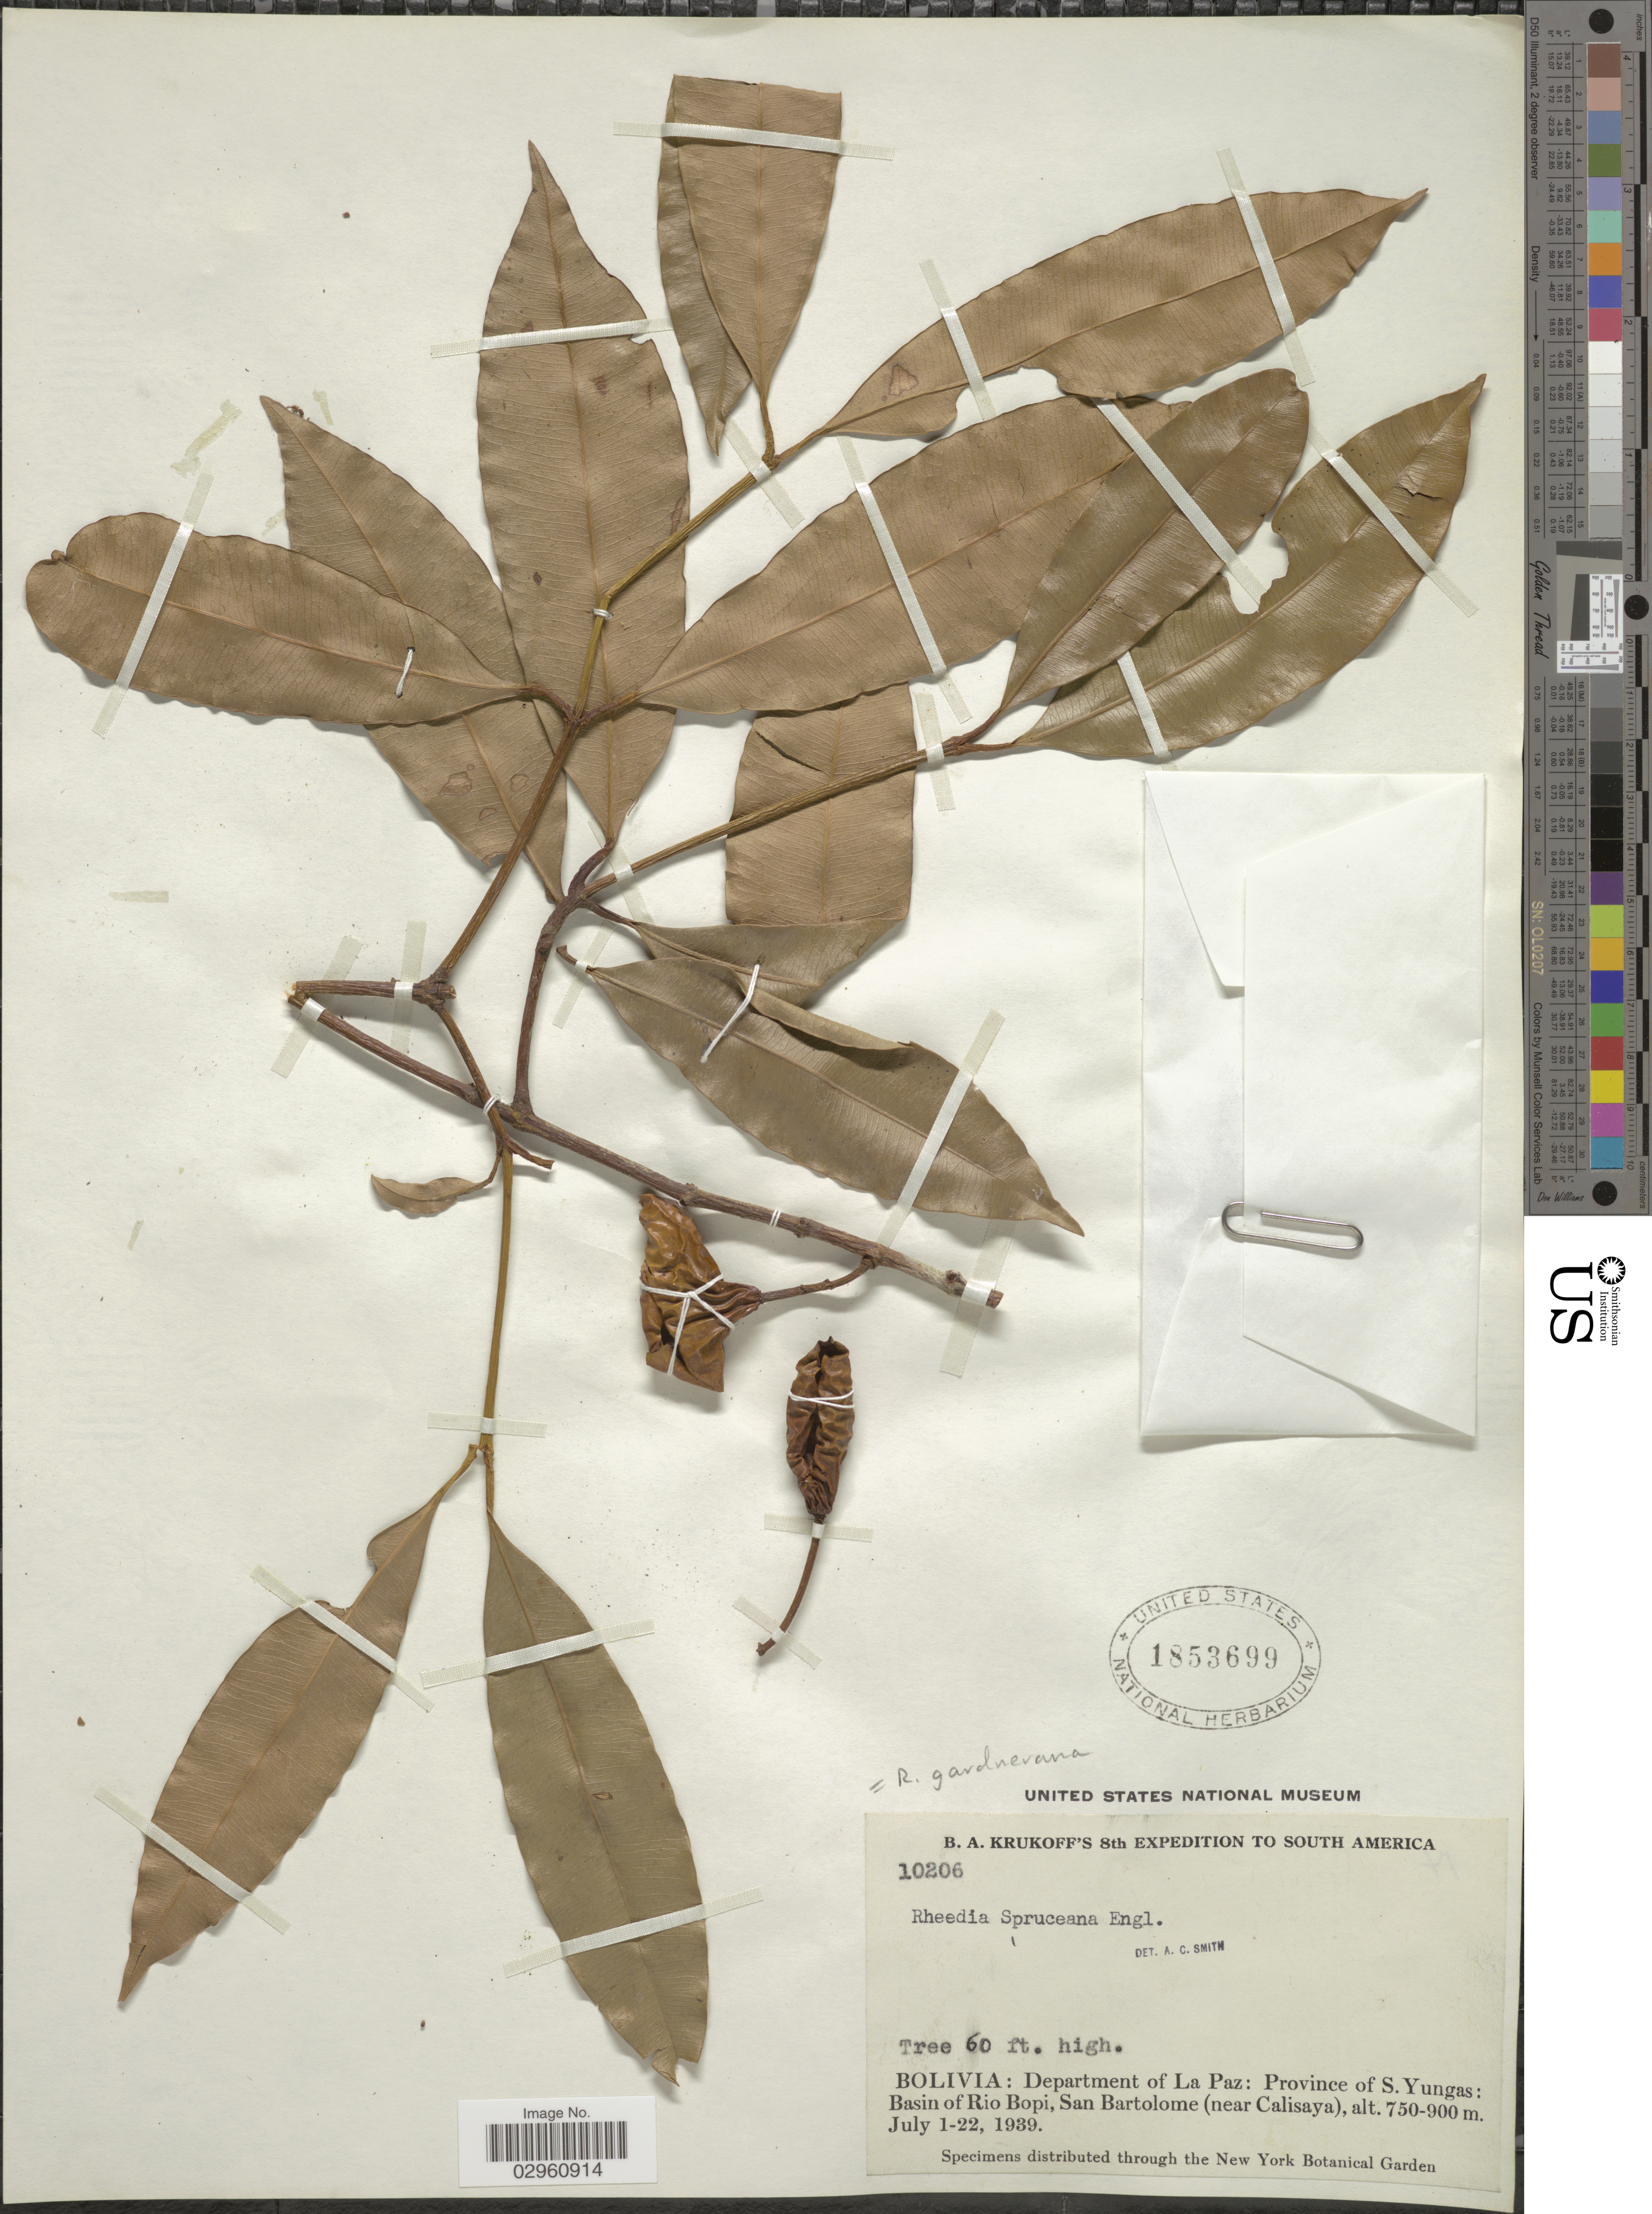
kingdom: Plantae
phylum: Tracheophyta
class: Magnoliopsida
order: Malpighiales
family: Clusiaceae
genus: Garcinia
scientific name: Garcinia gardneriana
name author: (Planch. & Triana) Zappi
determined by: Strong, Mark T., (BOT), Smithsonian Institution - National Museum of Natural History (UNITED STATES)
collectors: B. A. Krukoff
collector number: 10206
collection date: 1939-07-01/1939-07-22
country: Bolivia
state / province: La Paz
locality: Department of La Paz: Province of S. Yungas: Basin of Rio Bopi, San Bartolome (near Calisaya).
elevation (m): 750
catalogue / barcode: US 1853699